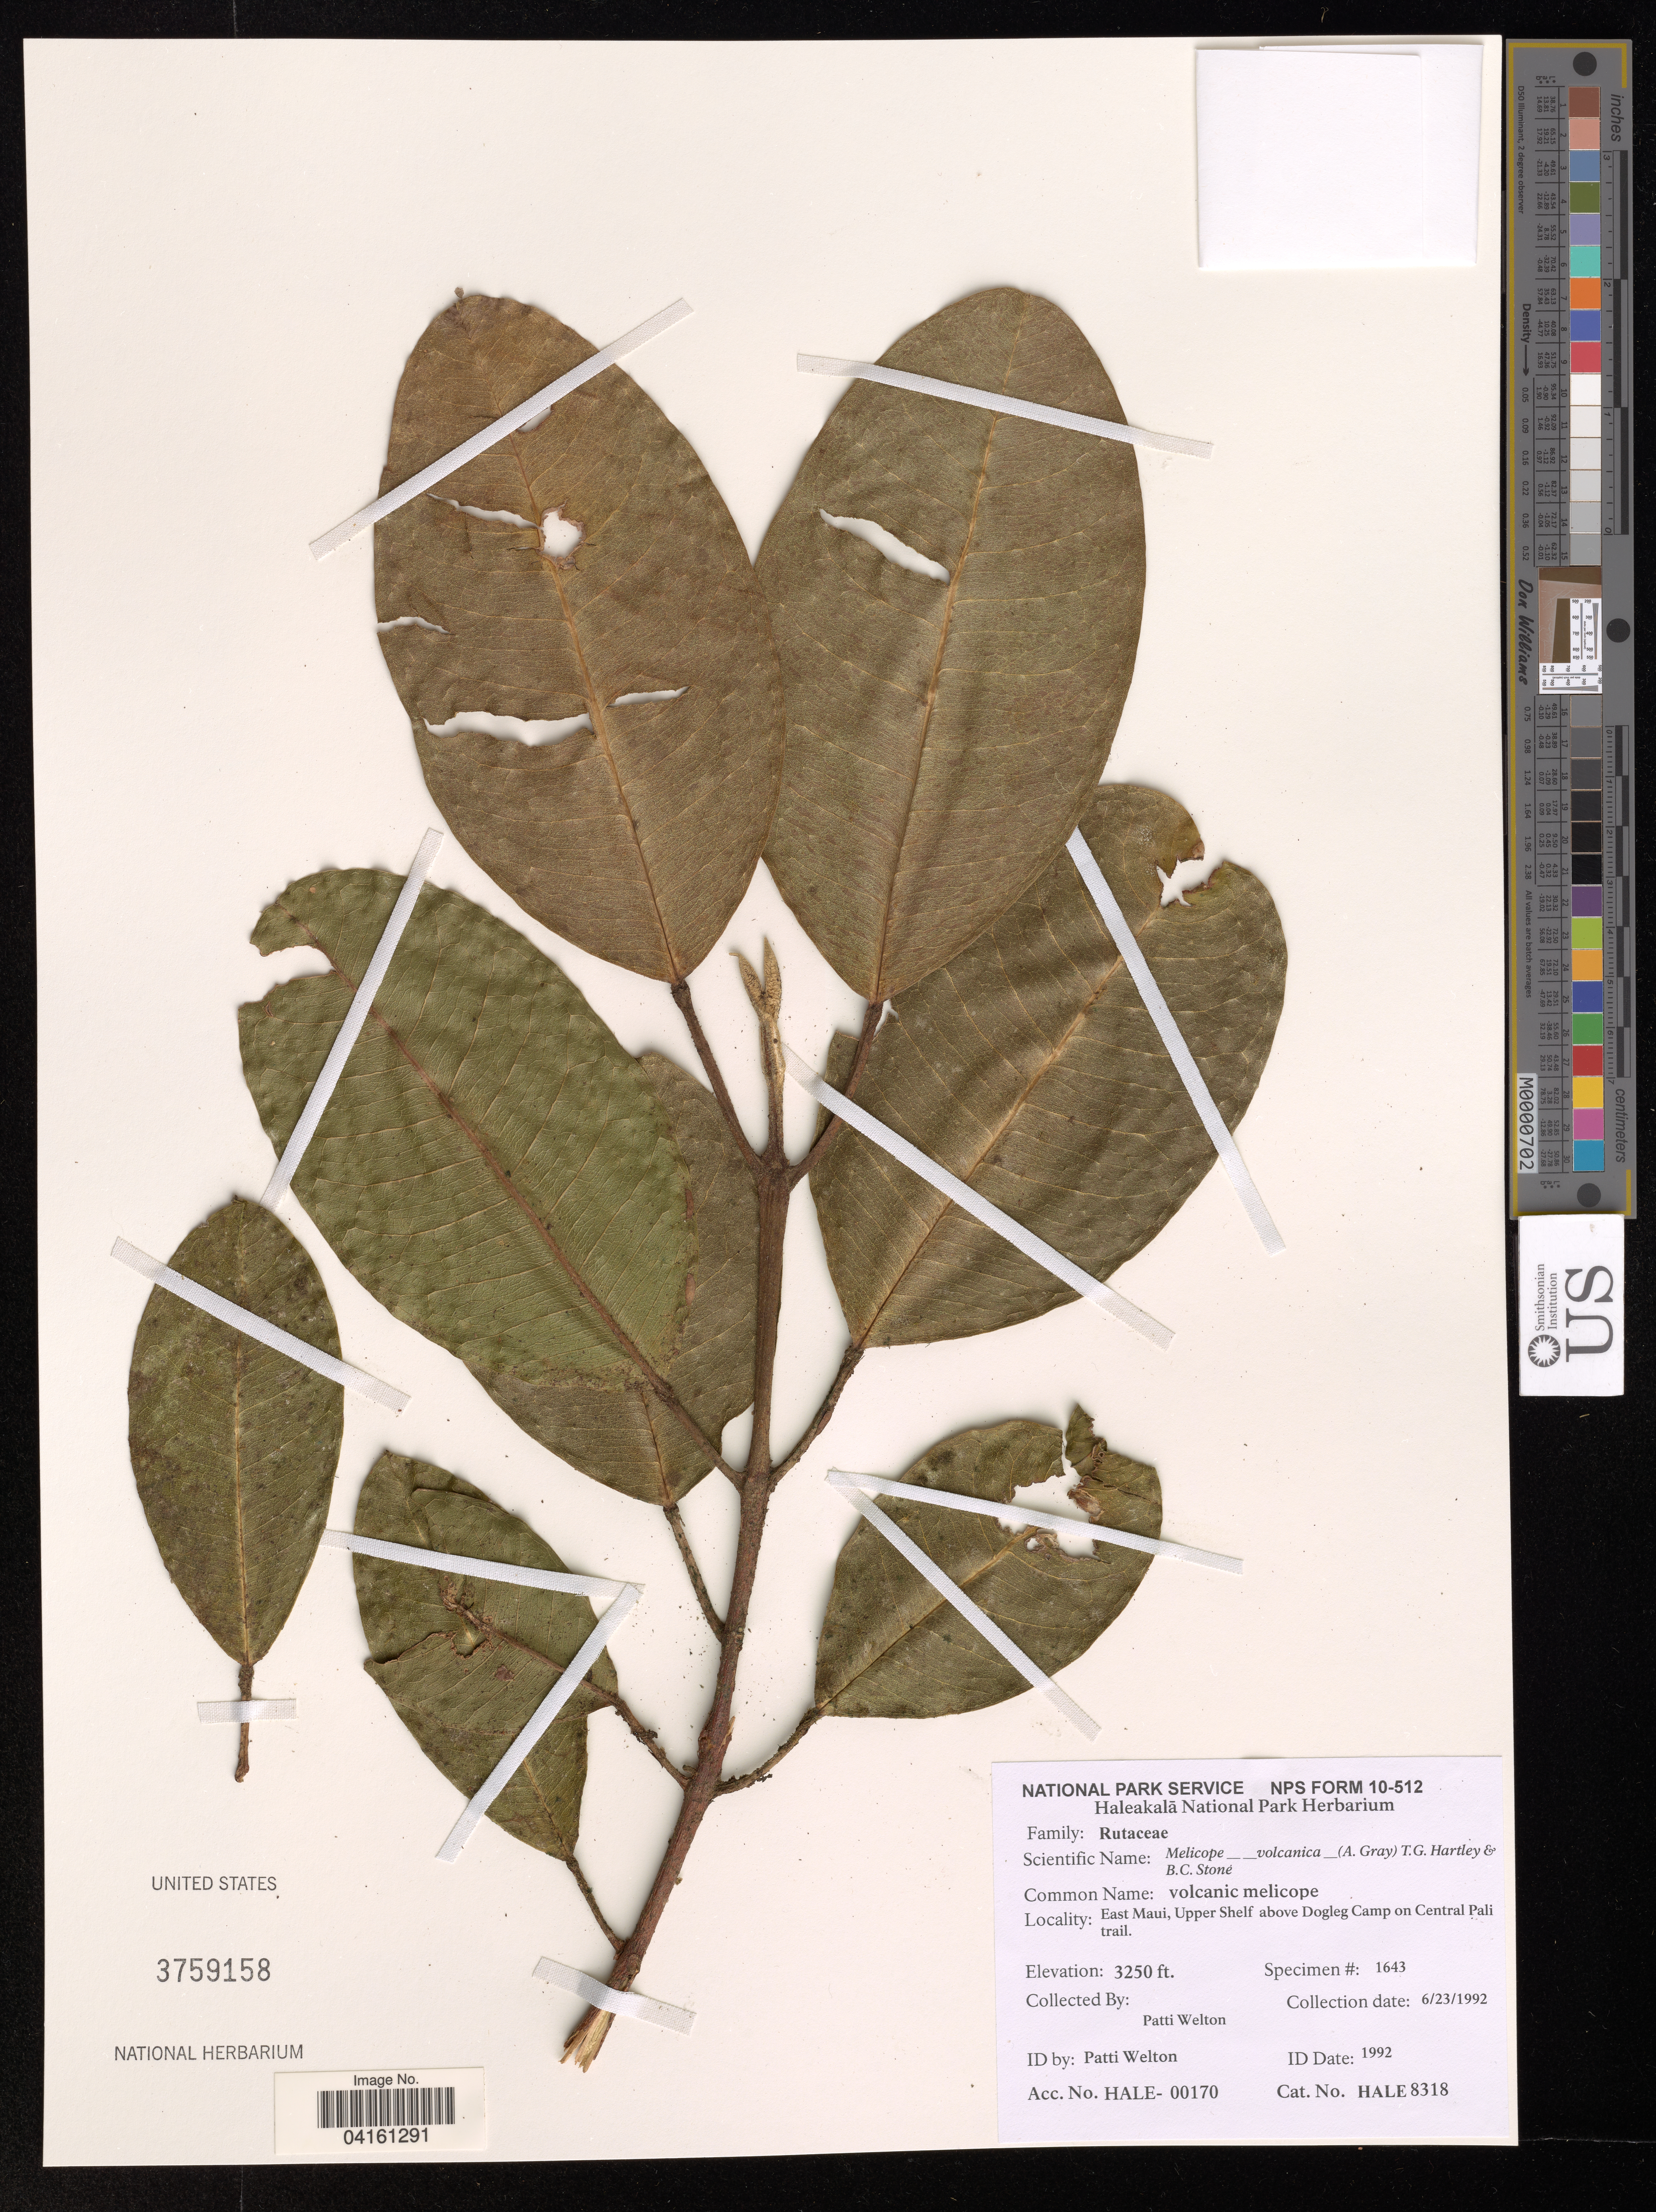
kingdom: Plantae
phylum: Tracheophyta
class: Magnoliopsida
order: Sapindales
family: Rutaceae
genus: Melicope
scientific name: Melicope volcanica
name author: (A. Gray) T.G. Hartley & B.C. Stone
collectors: P. Welton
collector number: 1643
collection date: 1992-06-23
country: United States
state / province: Hawaii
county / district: Maui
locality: East Maui, Upper Shelf above Dogleg Camp on Central Pali trail.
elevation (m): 991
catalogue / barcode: US 3759158